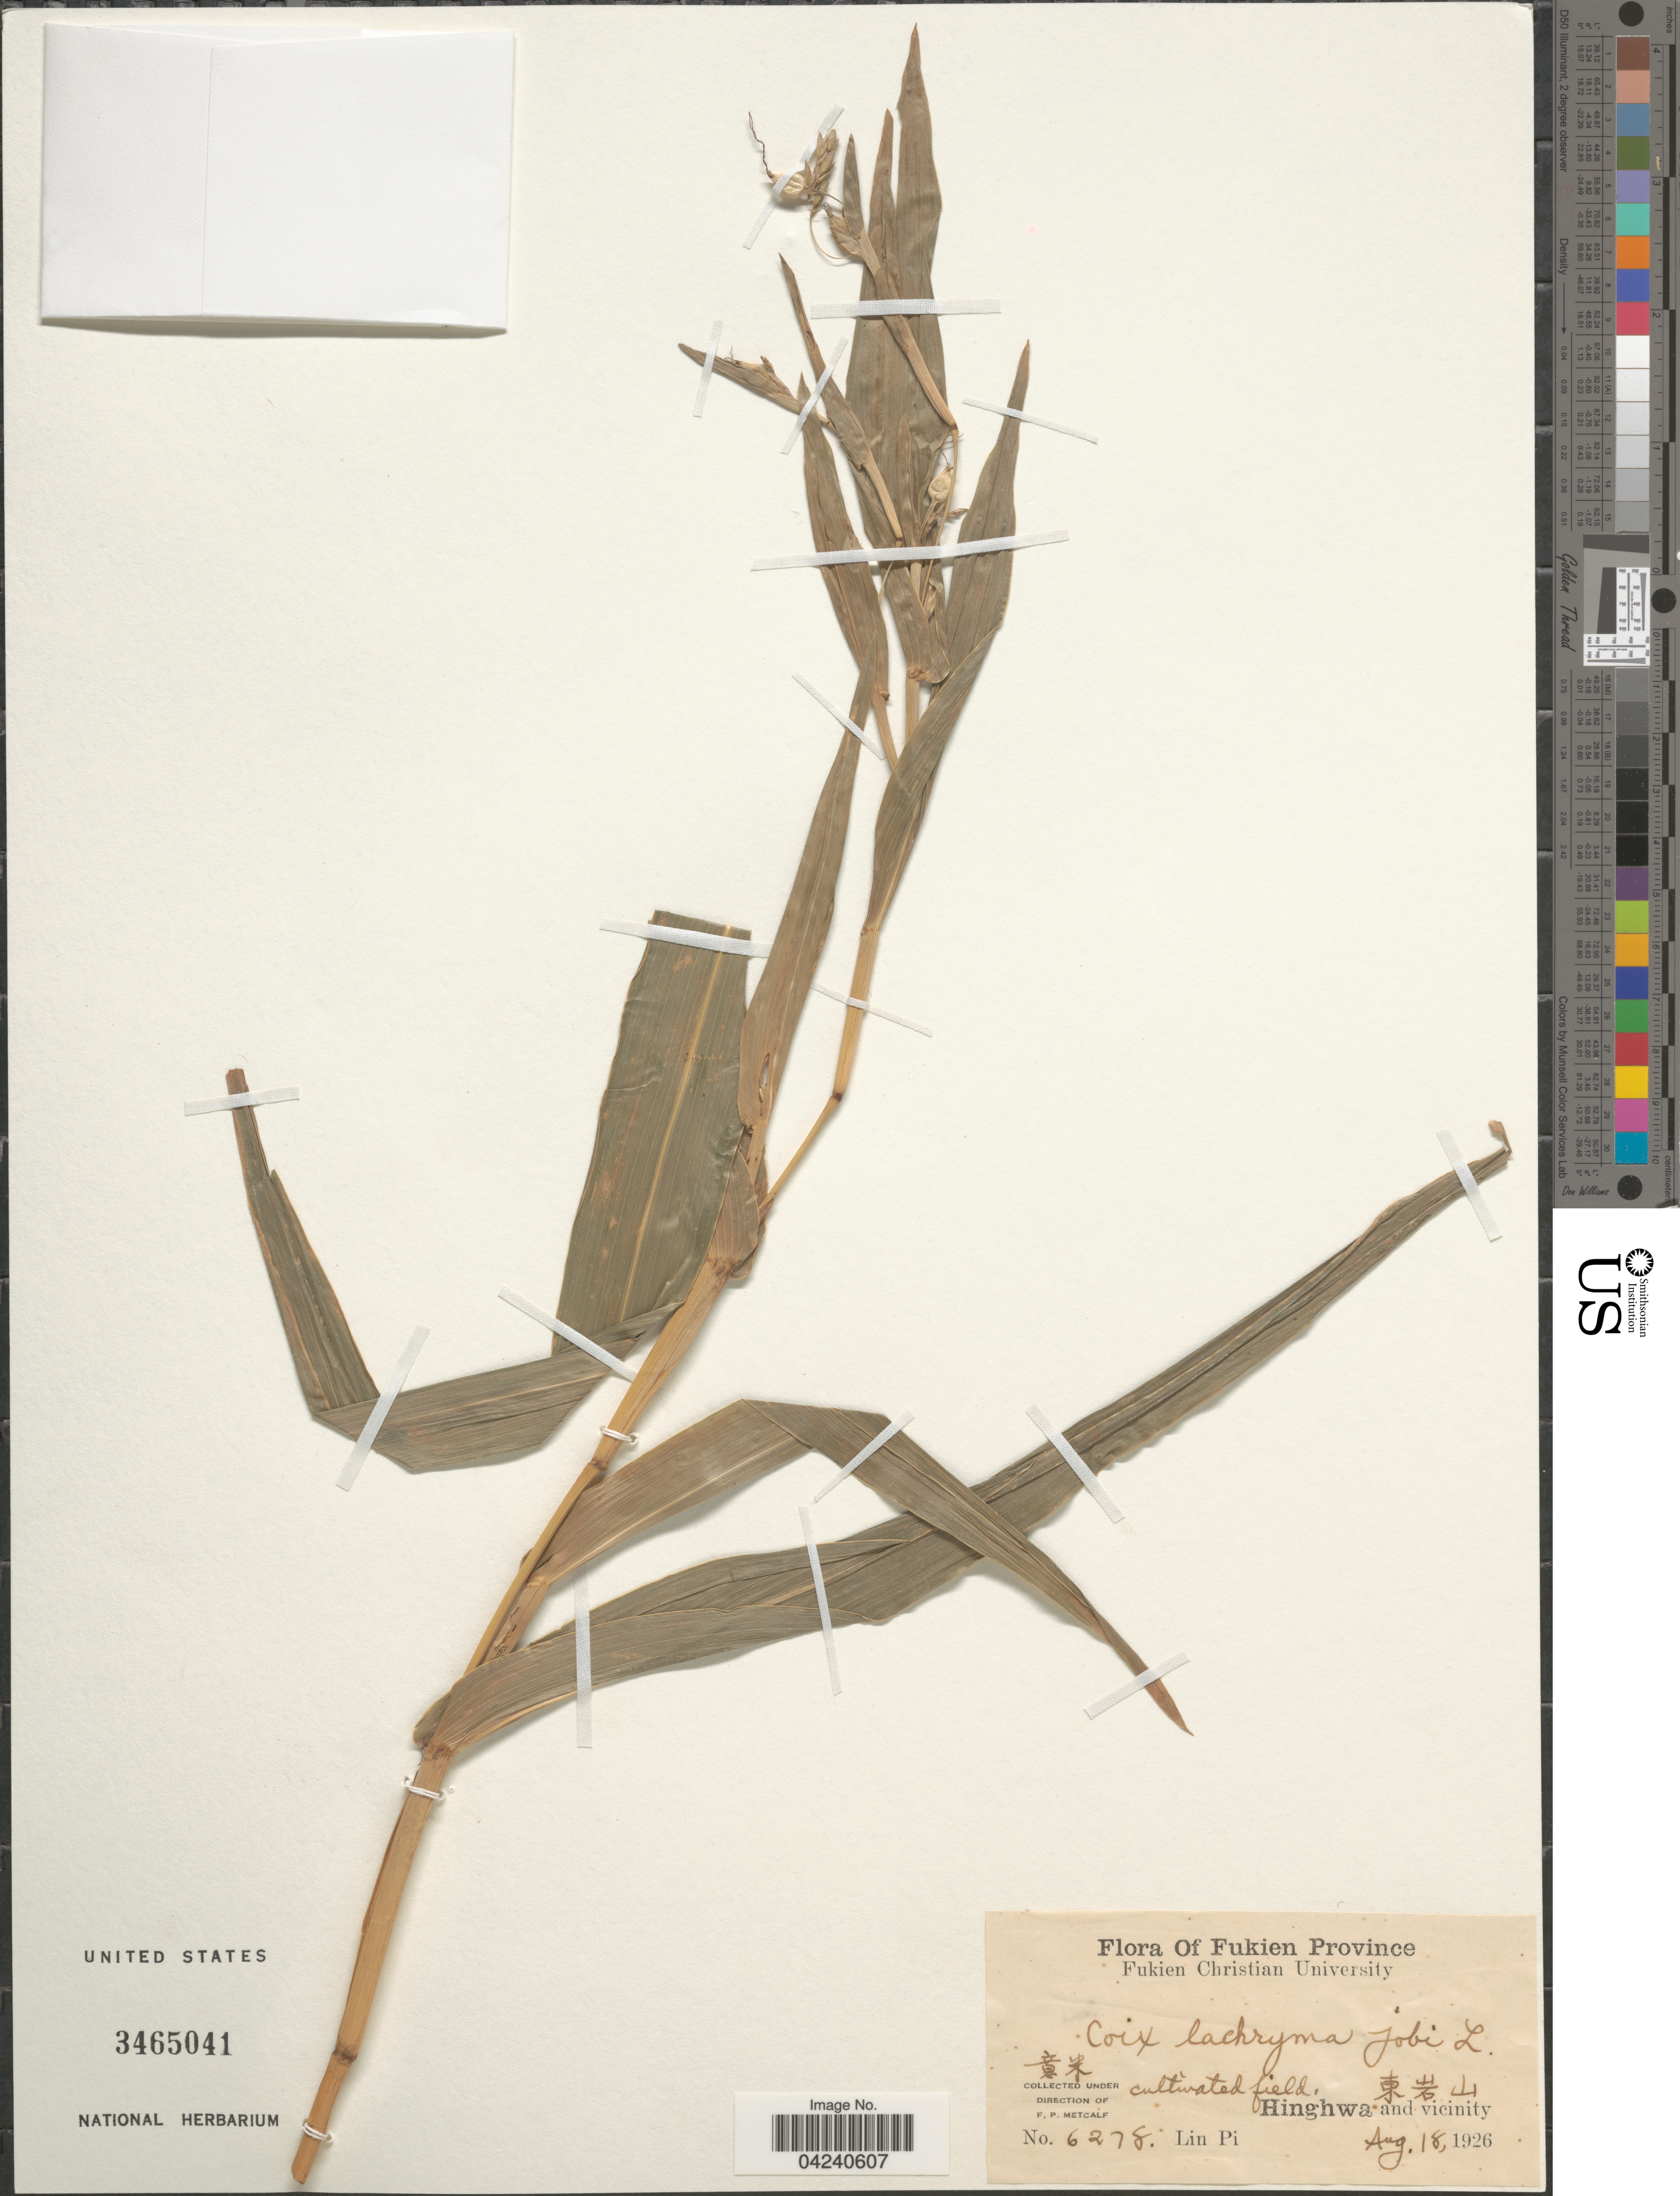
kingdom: Plantae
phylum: Tracheophyta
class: Liliopsida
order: Poales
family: Poaceae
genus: Coix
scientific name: Coix lacryma-jobi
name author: L.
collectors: L. Pi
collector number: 6278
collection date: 1926-08-18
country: China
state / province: Fujian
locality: Fukien Province. X. Hinghwa and vicinity. Lin Pi.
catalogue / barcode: US 3465041